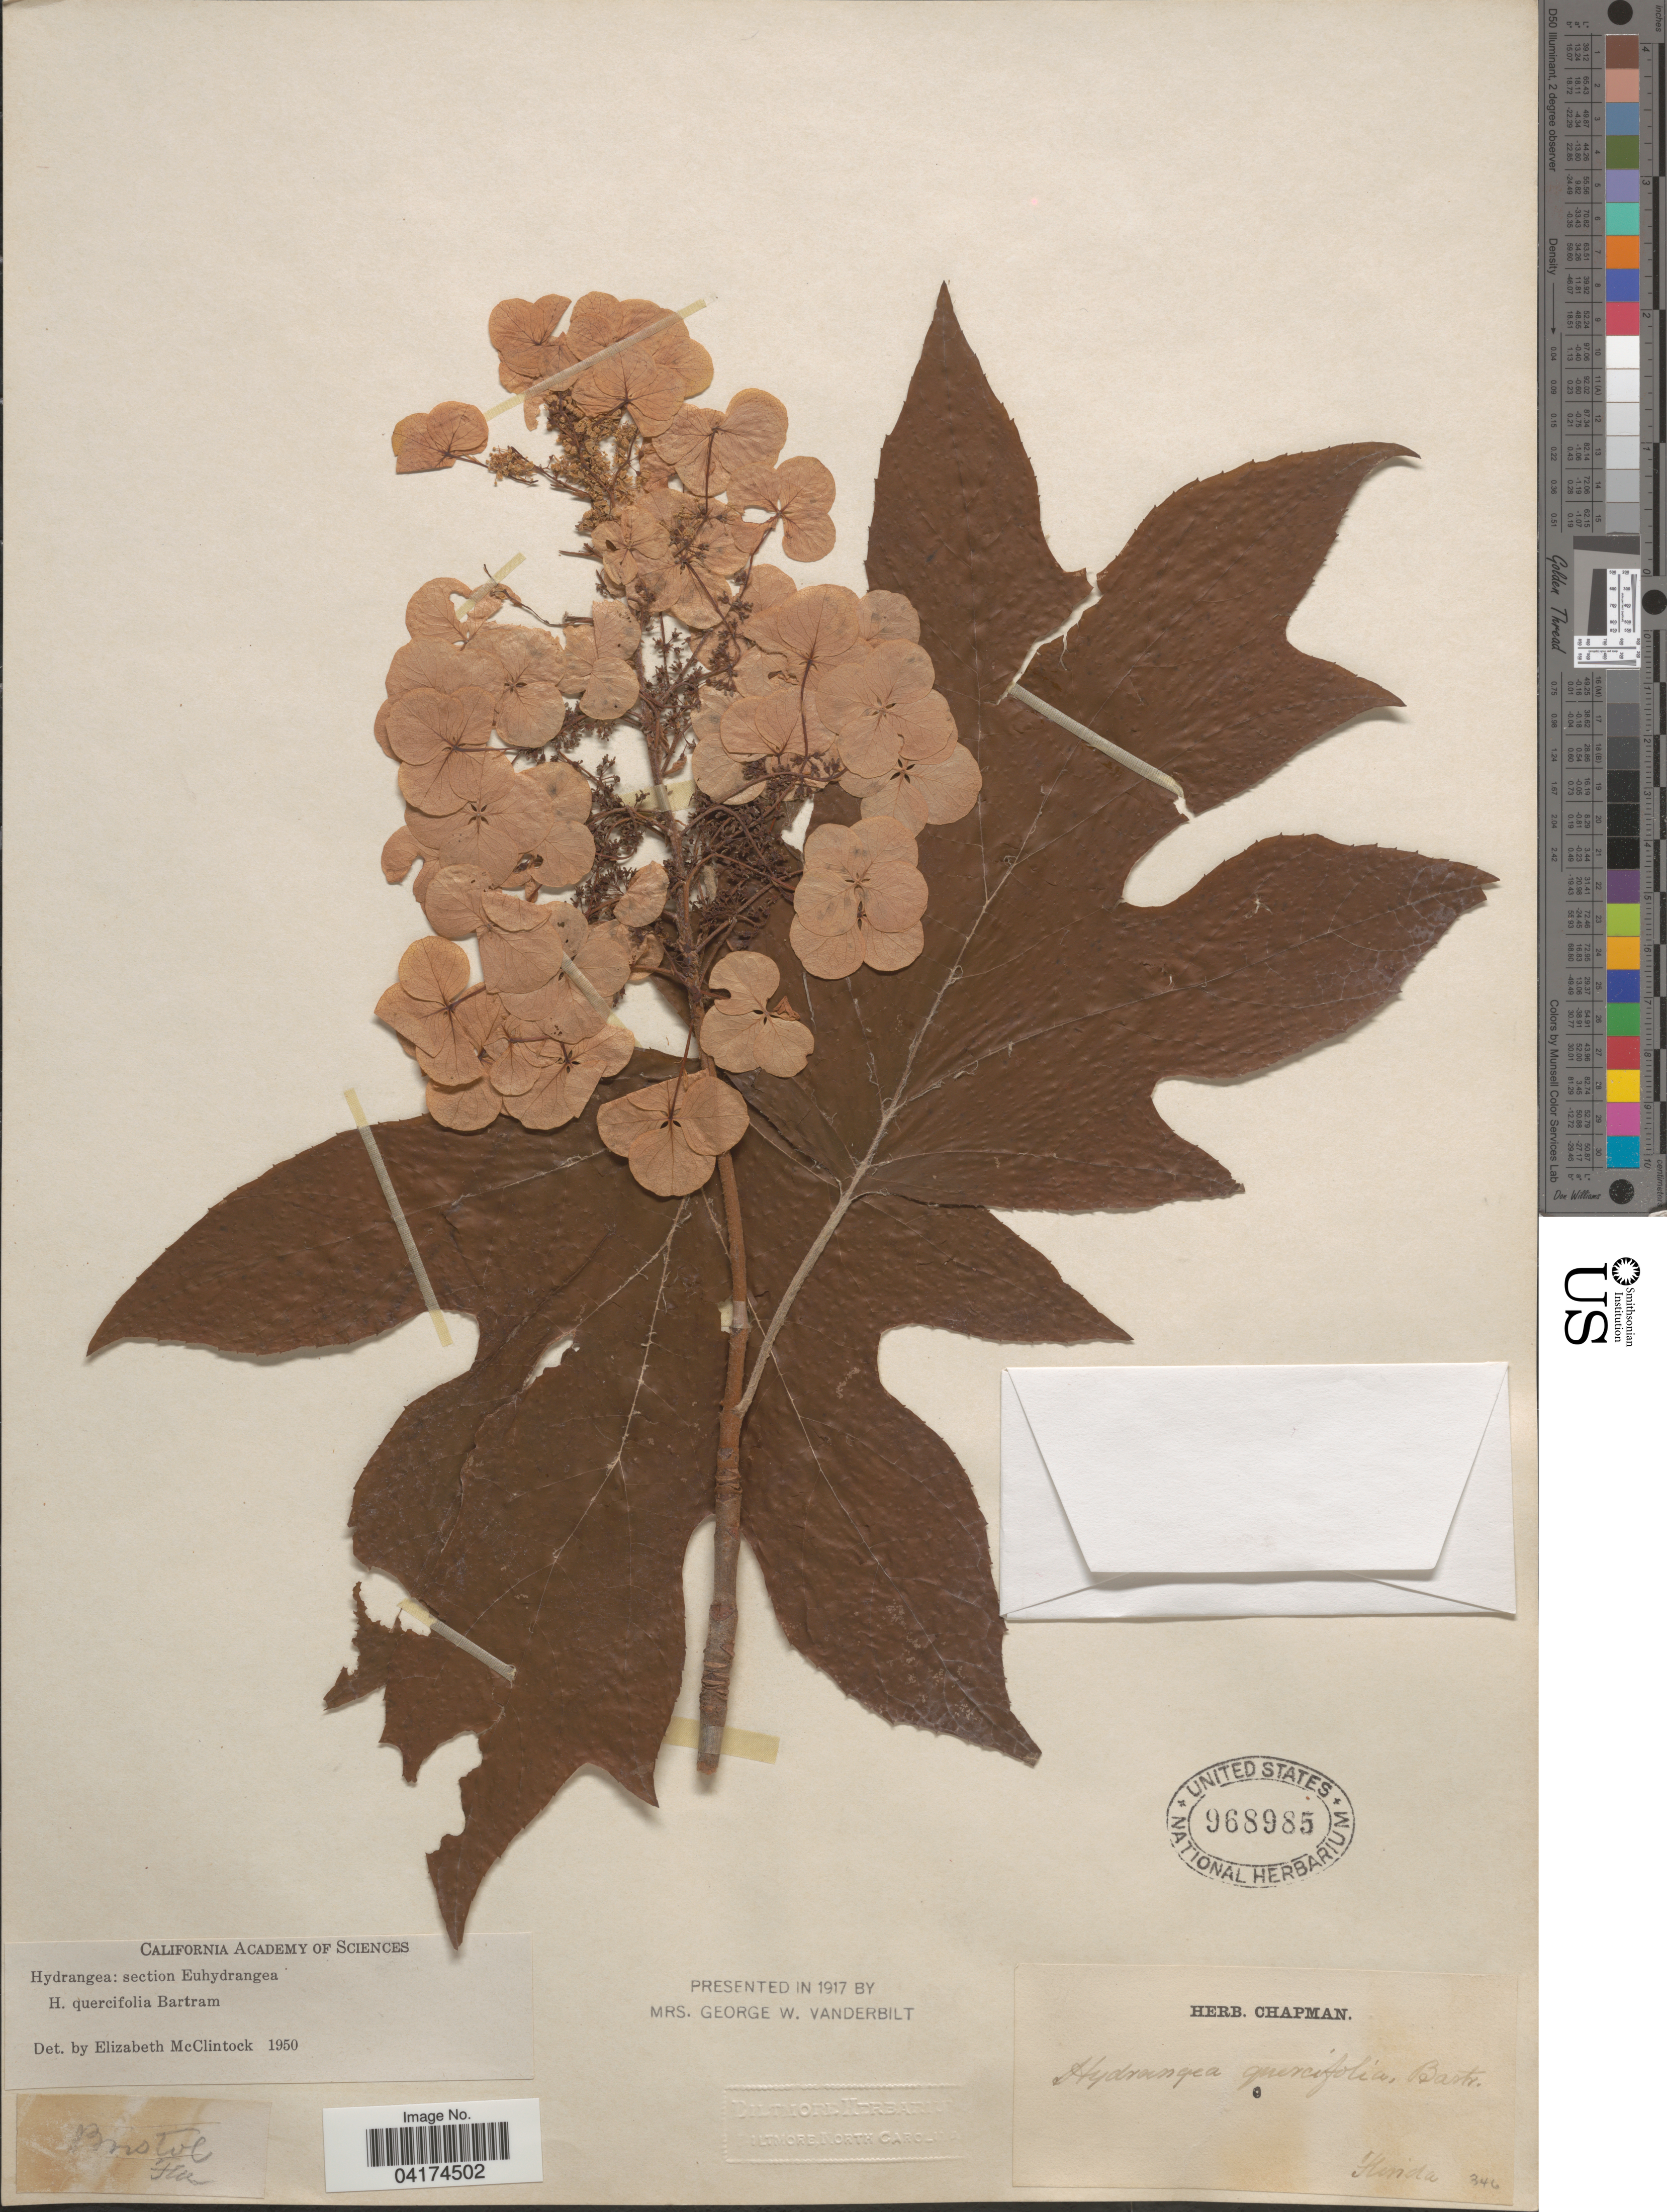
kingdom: Plantae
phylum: Tracheophyta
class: Magnoliopsida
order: Cornales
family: Hydrangeaceae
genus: Hydrangea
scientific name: Hydrangea quercifolia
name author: W. Bartram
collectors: ex herb. Chapman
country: United States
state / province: Florida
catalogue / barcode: US 968985